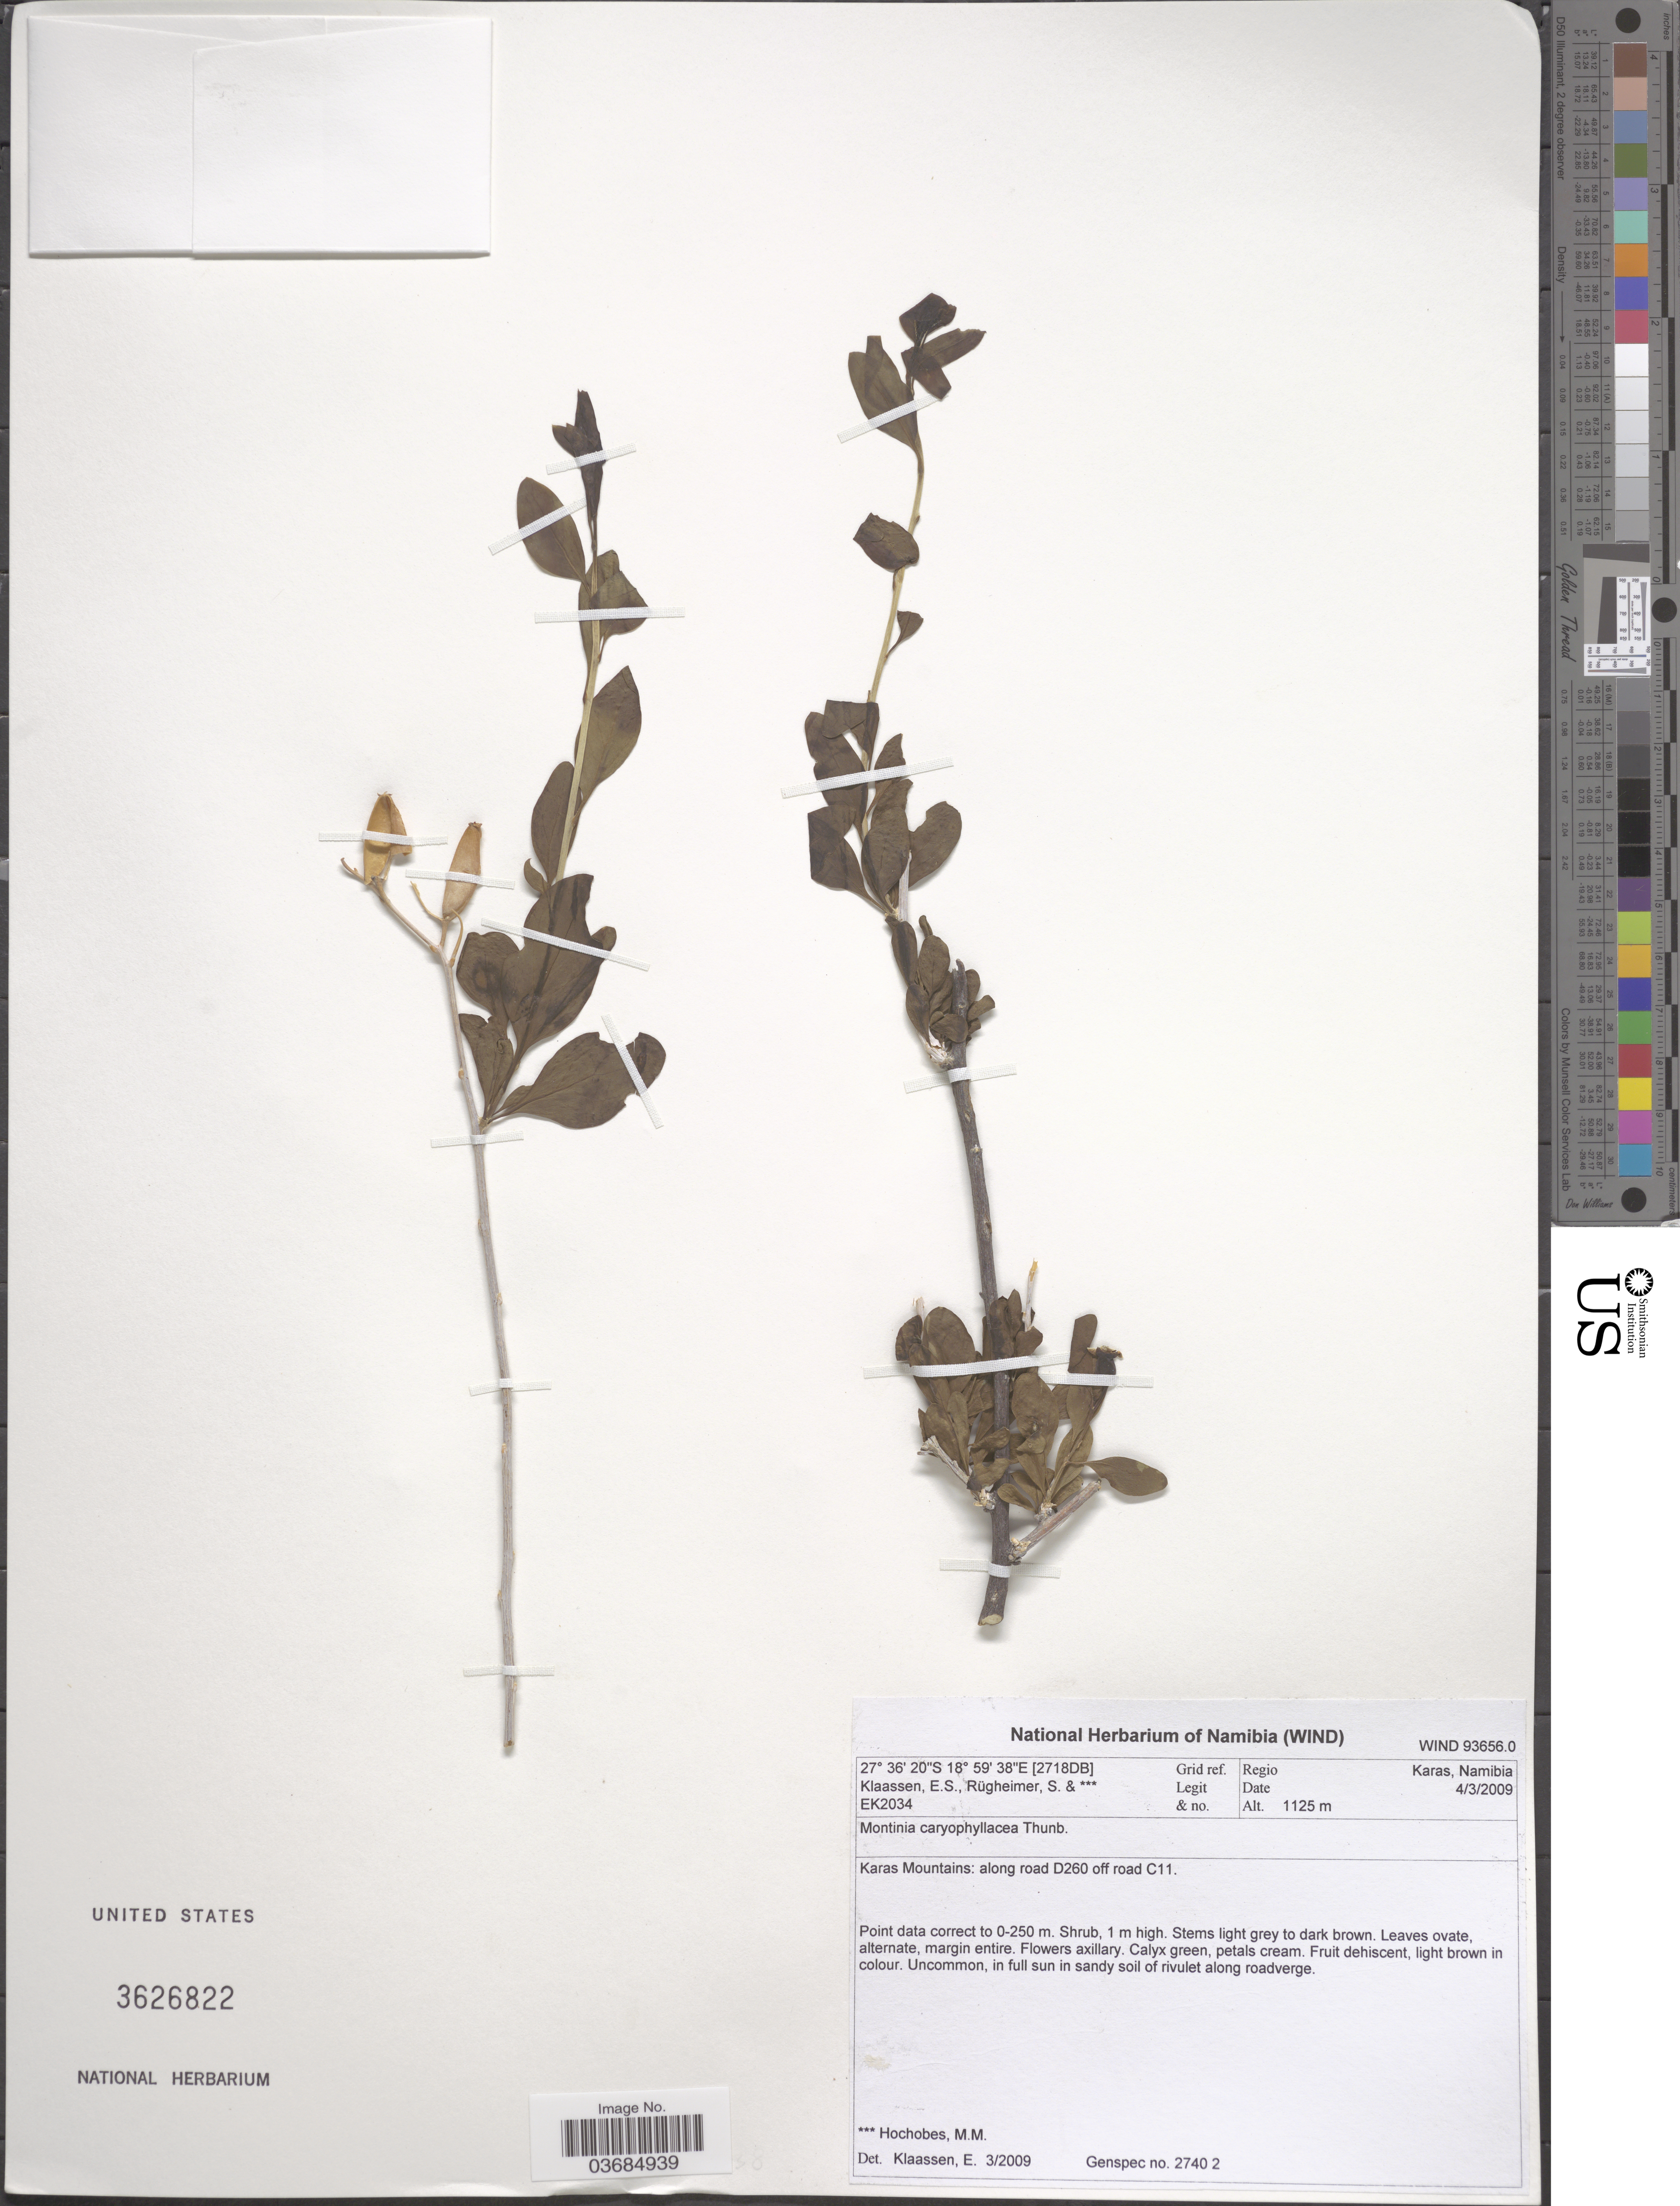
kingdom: Plantae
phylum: Tracheophyta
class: Magnoliopsida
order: Solanales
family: Montiniaceae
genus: Montinia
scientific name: Montinia caryophyllacea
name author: Thunb.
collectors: E. S. Klaassen, S. Rugheimer & M. Hochobes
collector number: EK2034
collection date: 2009-03-04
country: Namibia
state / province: Karas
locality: [2718DB] Grid ref. Regio Karas, Namibia. Karas Mountains: along road D260 off road C11.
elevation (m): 1125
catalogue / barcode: US 3626822